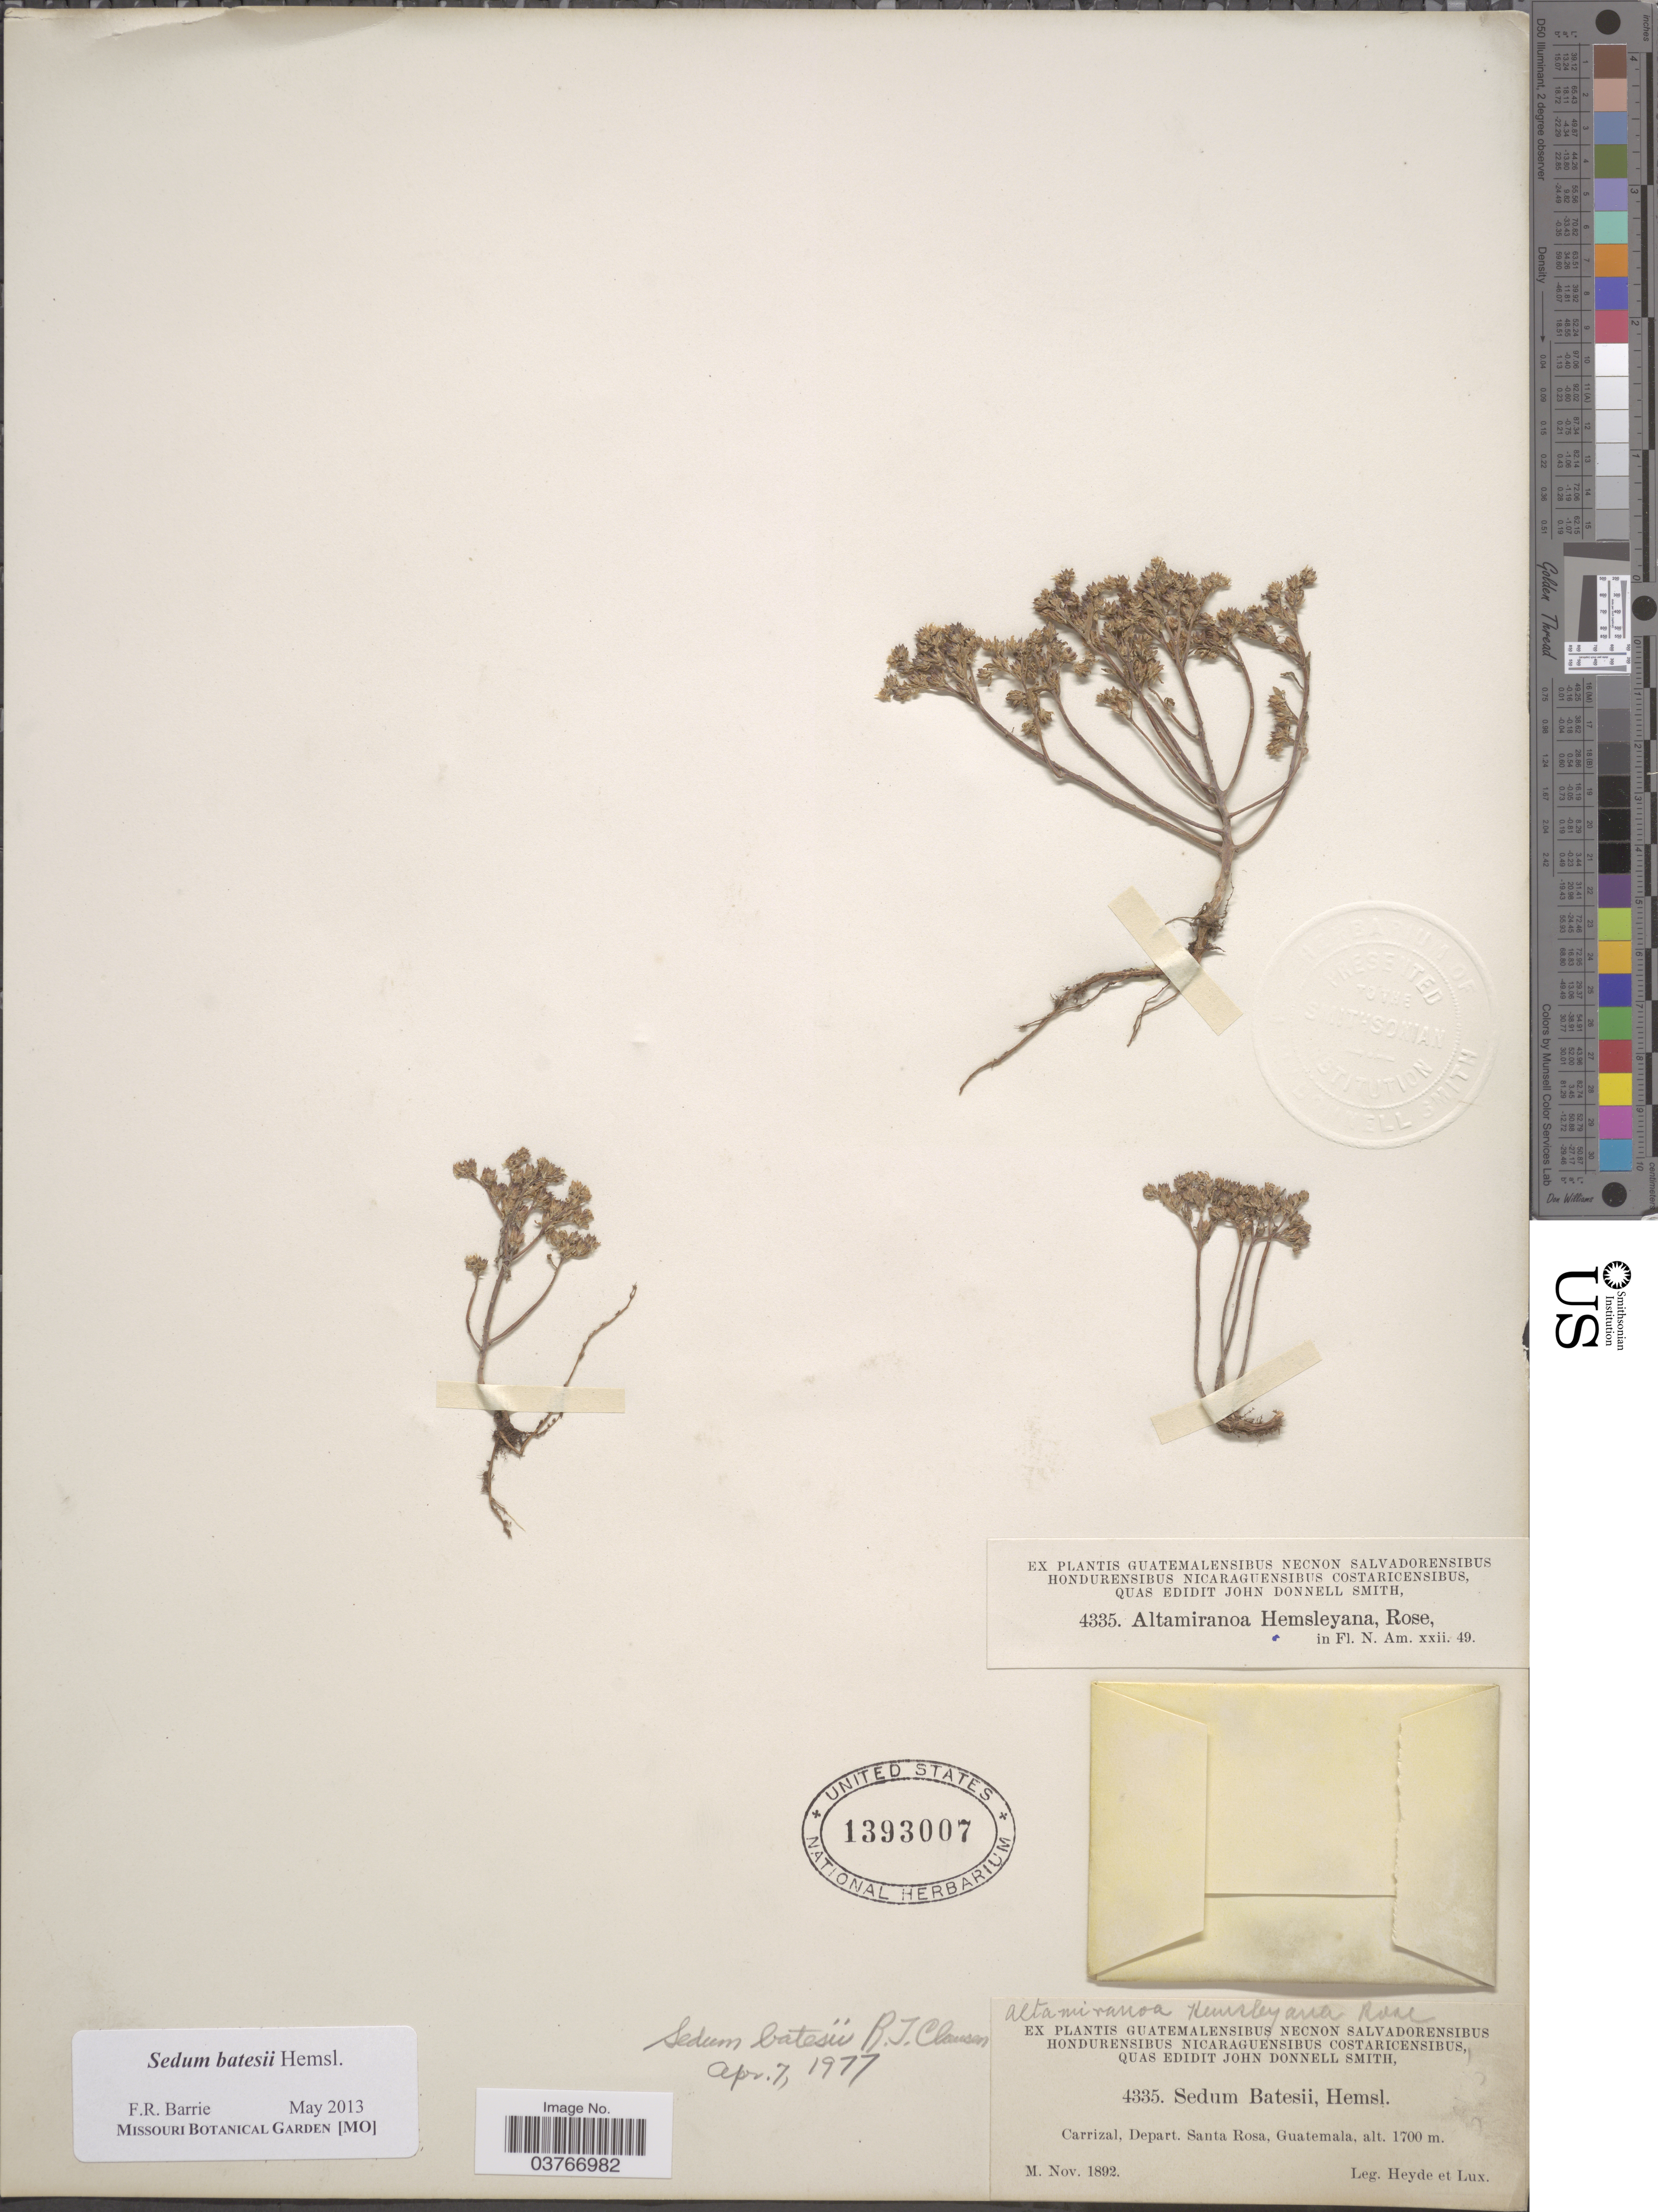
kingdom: Plantae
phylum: Tracheophyta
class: Magnoliopsida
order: Saxifragales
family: Crassulaceae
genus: Sedum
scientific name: Sedum batesii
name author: Hemsl.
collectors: Heyde & Lux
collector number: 4335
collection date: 1892-11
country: Guatemala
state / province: Santa Rosa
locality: Carrizal, Depart. Santa Rosa.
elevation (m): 1700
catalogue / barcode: US 1393007